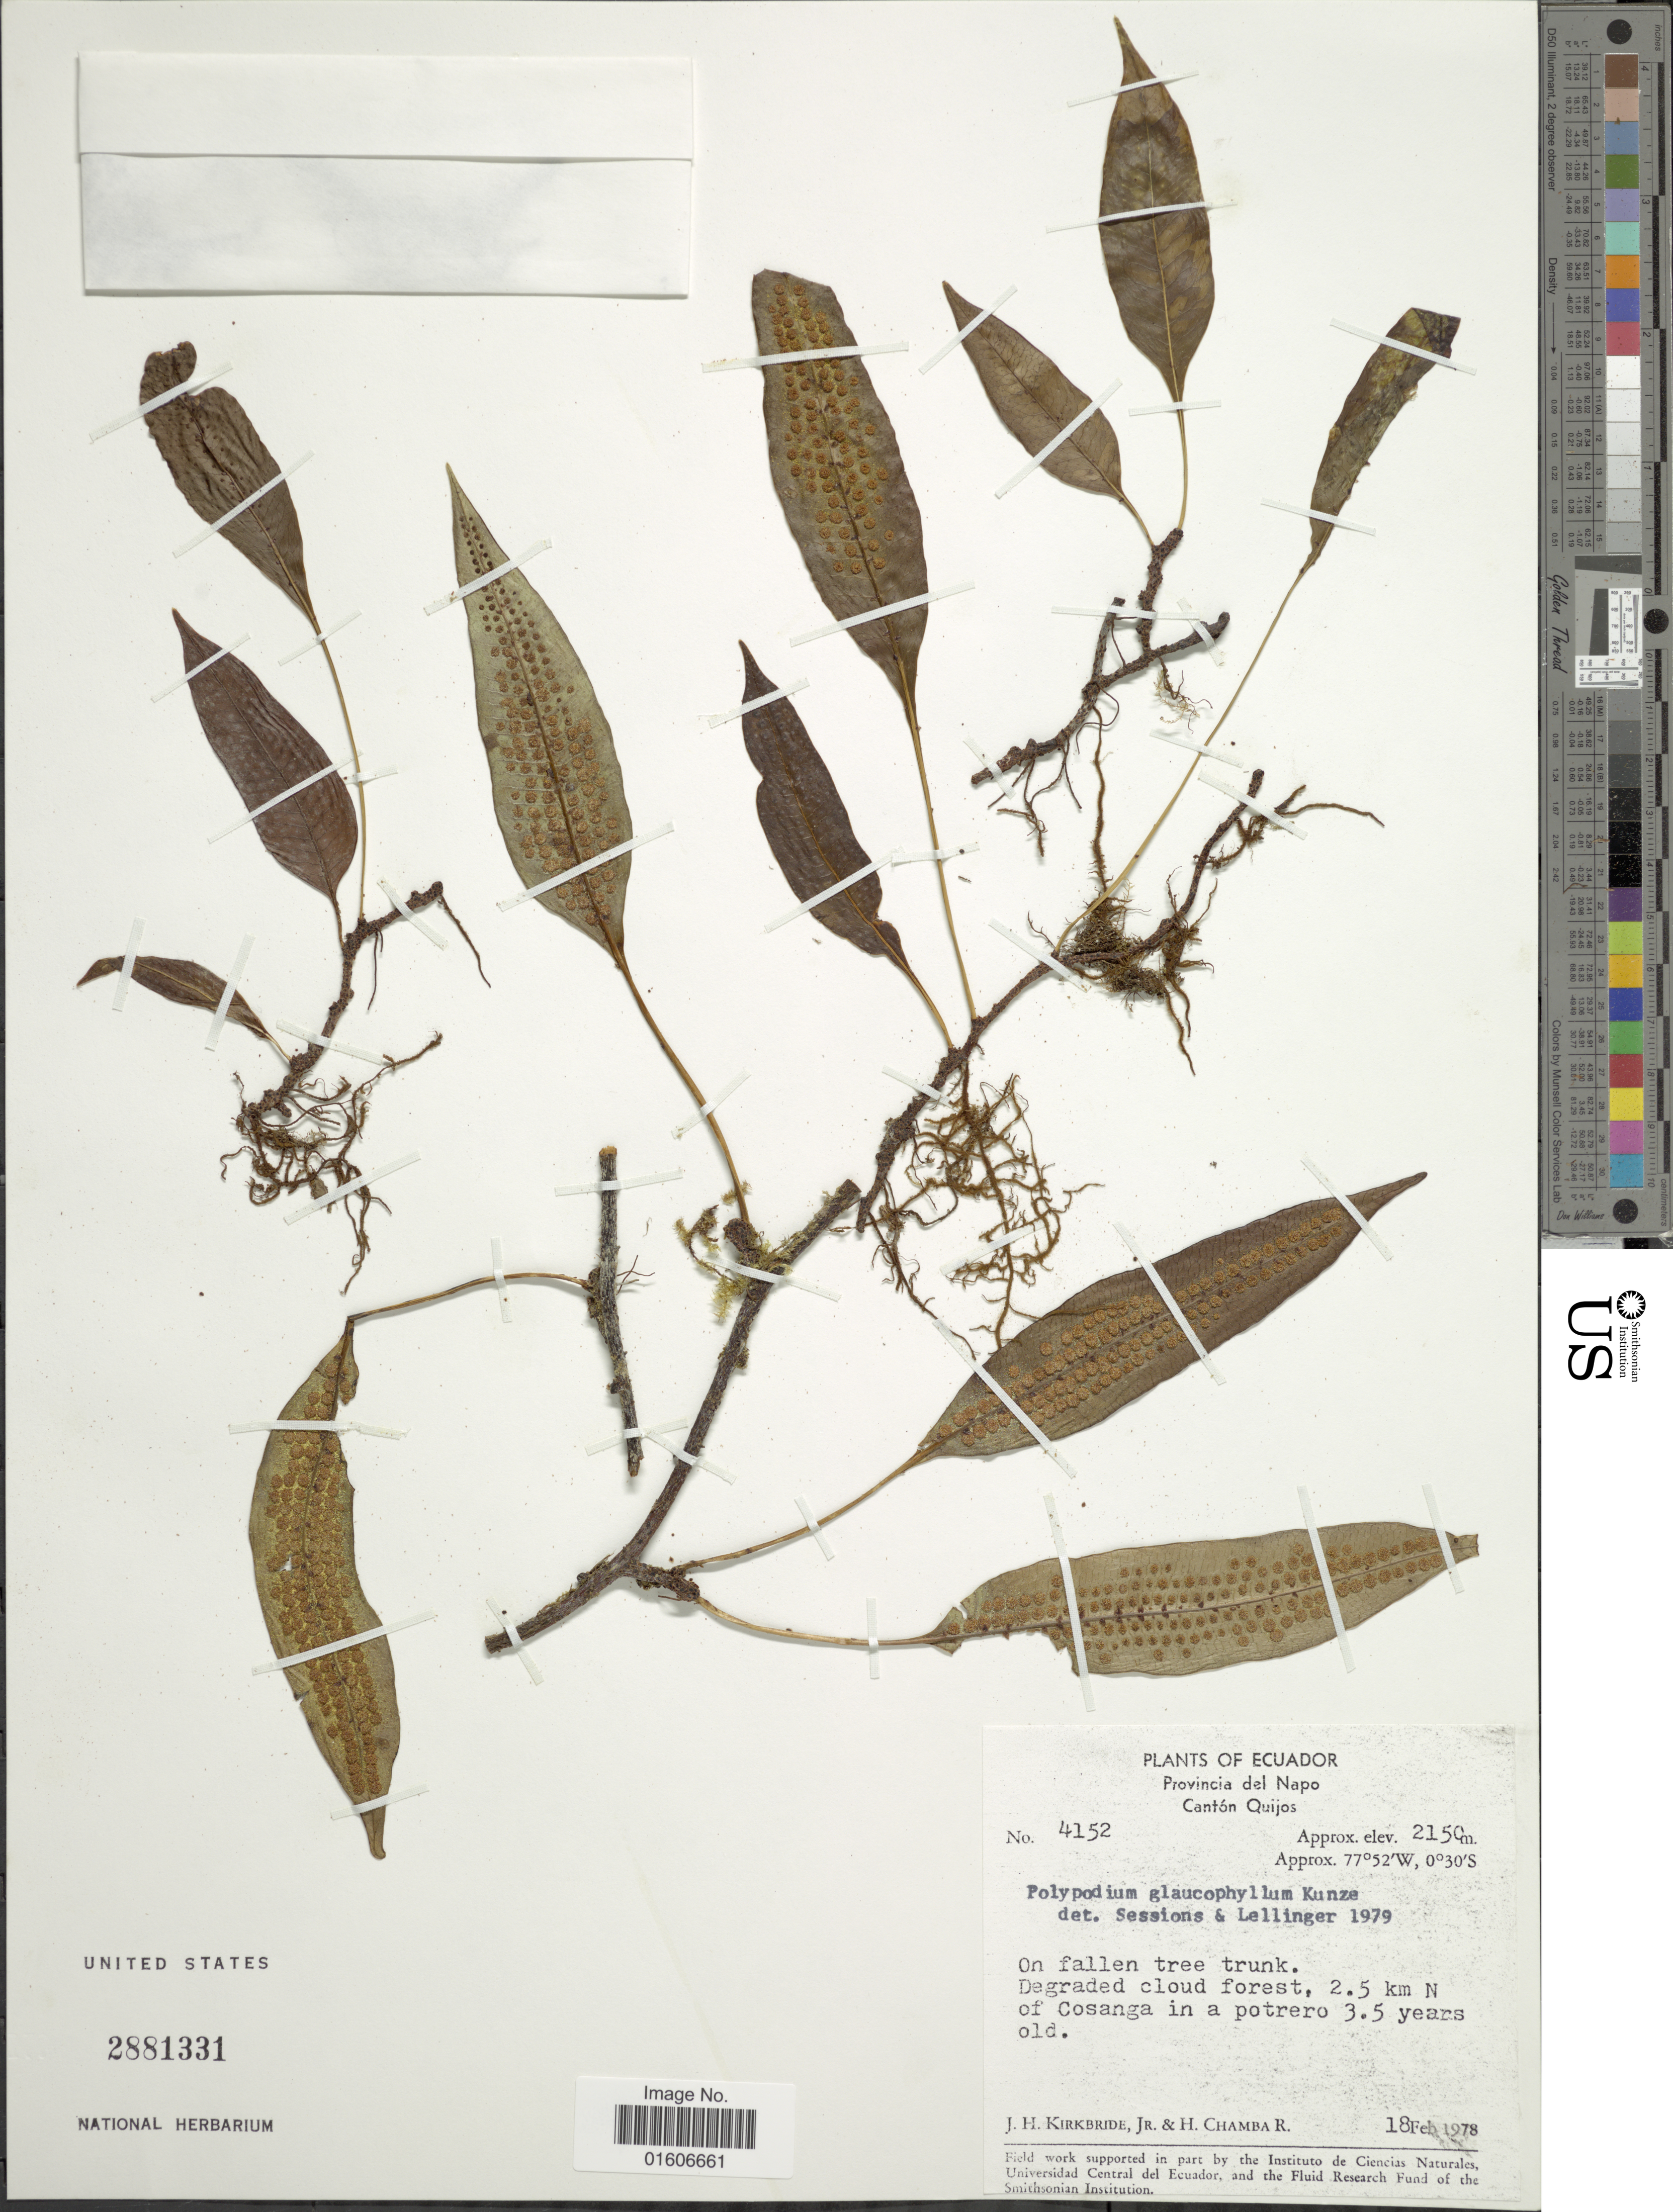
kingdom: Plantae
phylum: Tracheophyta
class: Polypodiopsida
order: Polypodiales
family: Polypodiaceae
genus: Serpocaulon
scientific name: Serpocaulon levigatum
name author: (Cav.) A.R. Sm.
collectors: J. H. Kirkbride & H. Chamba-R.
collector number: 4152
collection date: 1978-02-18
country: Ecuador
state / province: Napo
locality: Provincia del Napo. Cantón Quijos. 2.5 km N of Cosanga in a potrero 3.5 years old.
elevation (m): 2150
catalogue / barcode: US 2881331